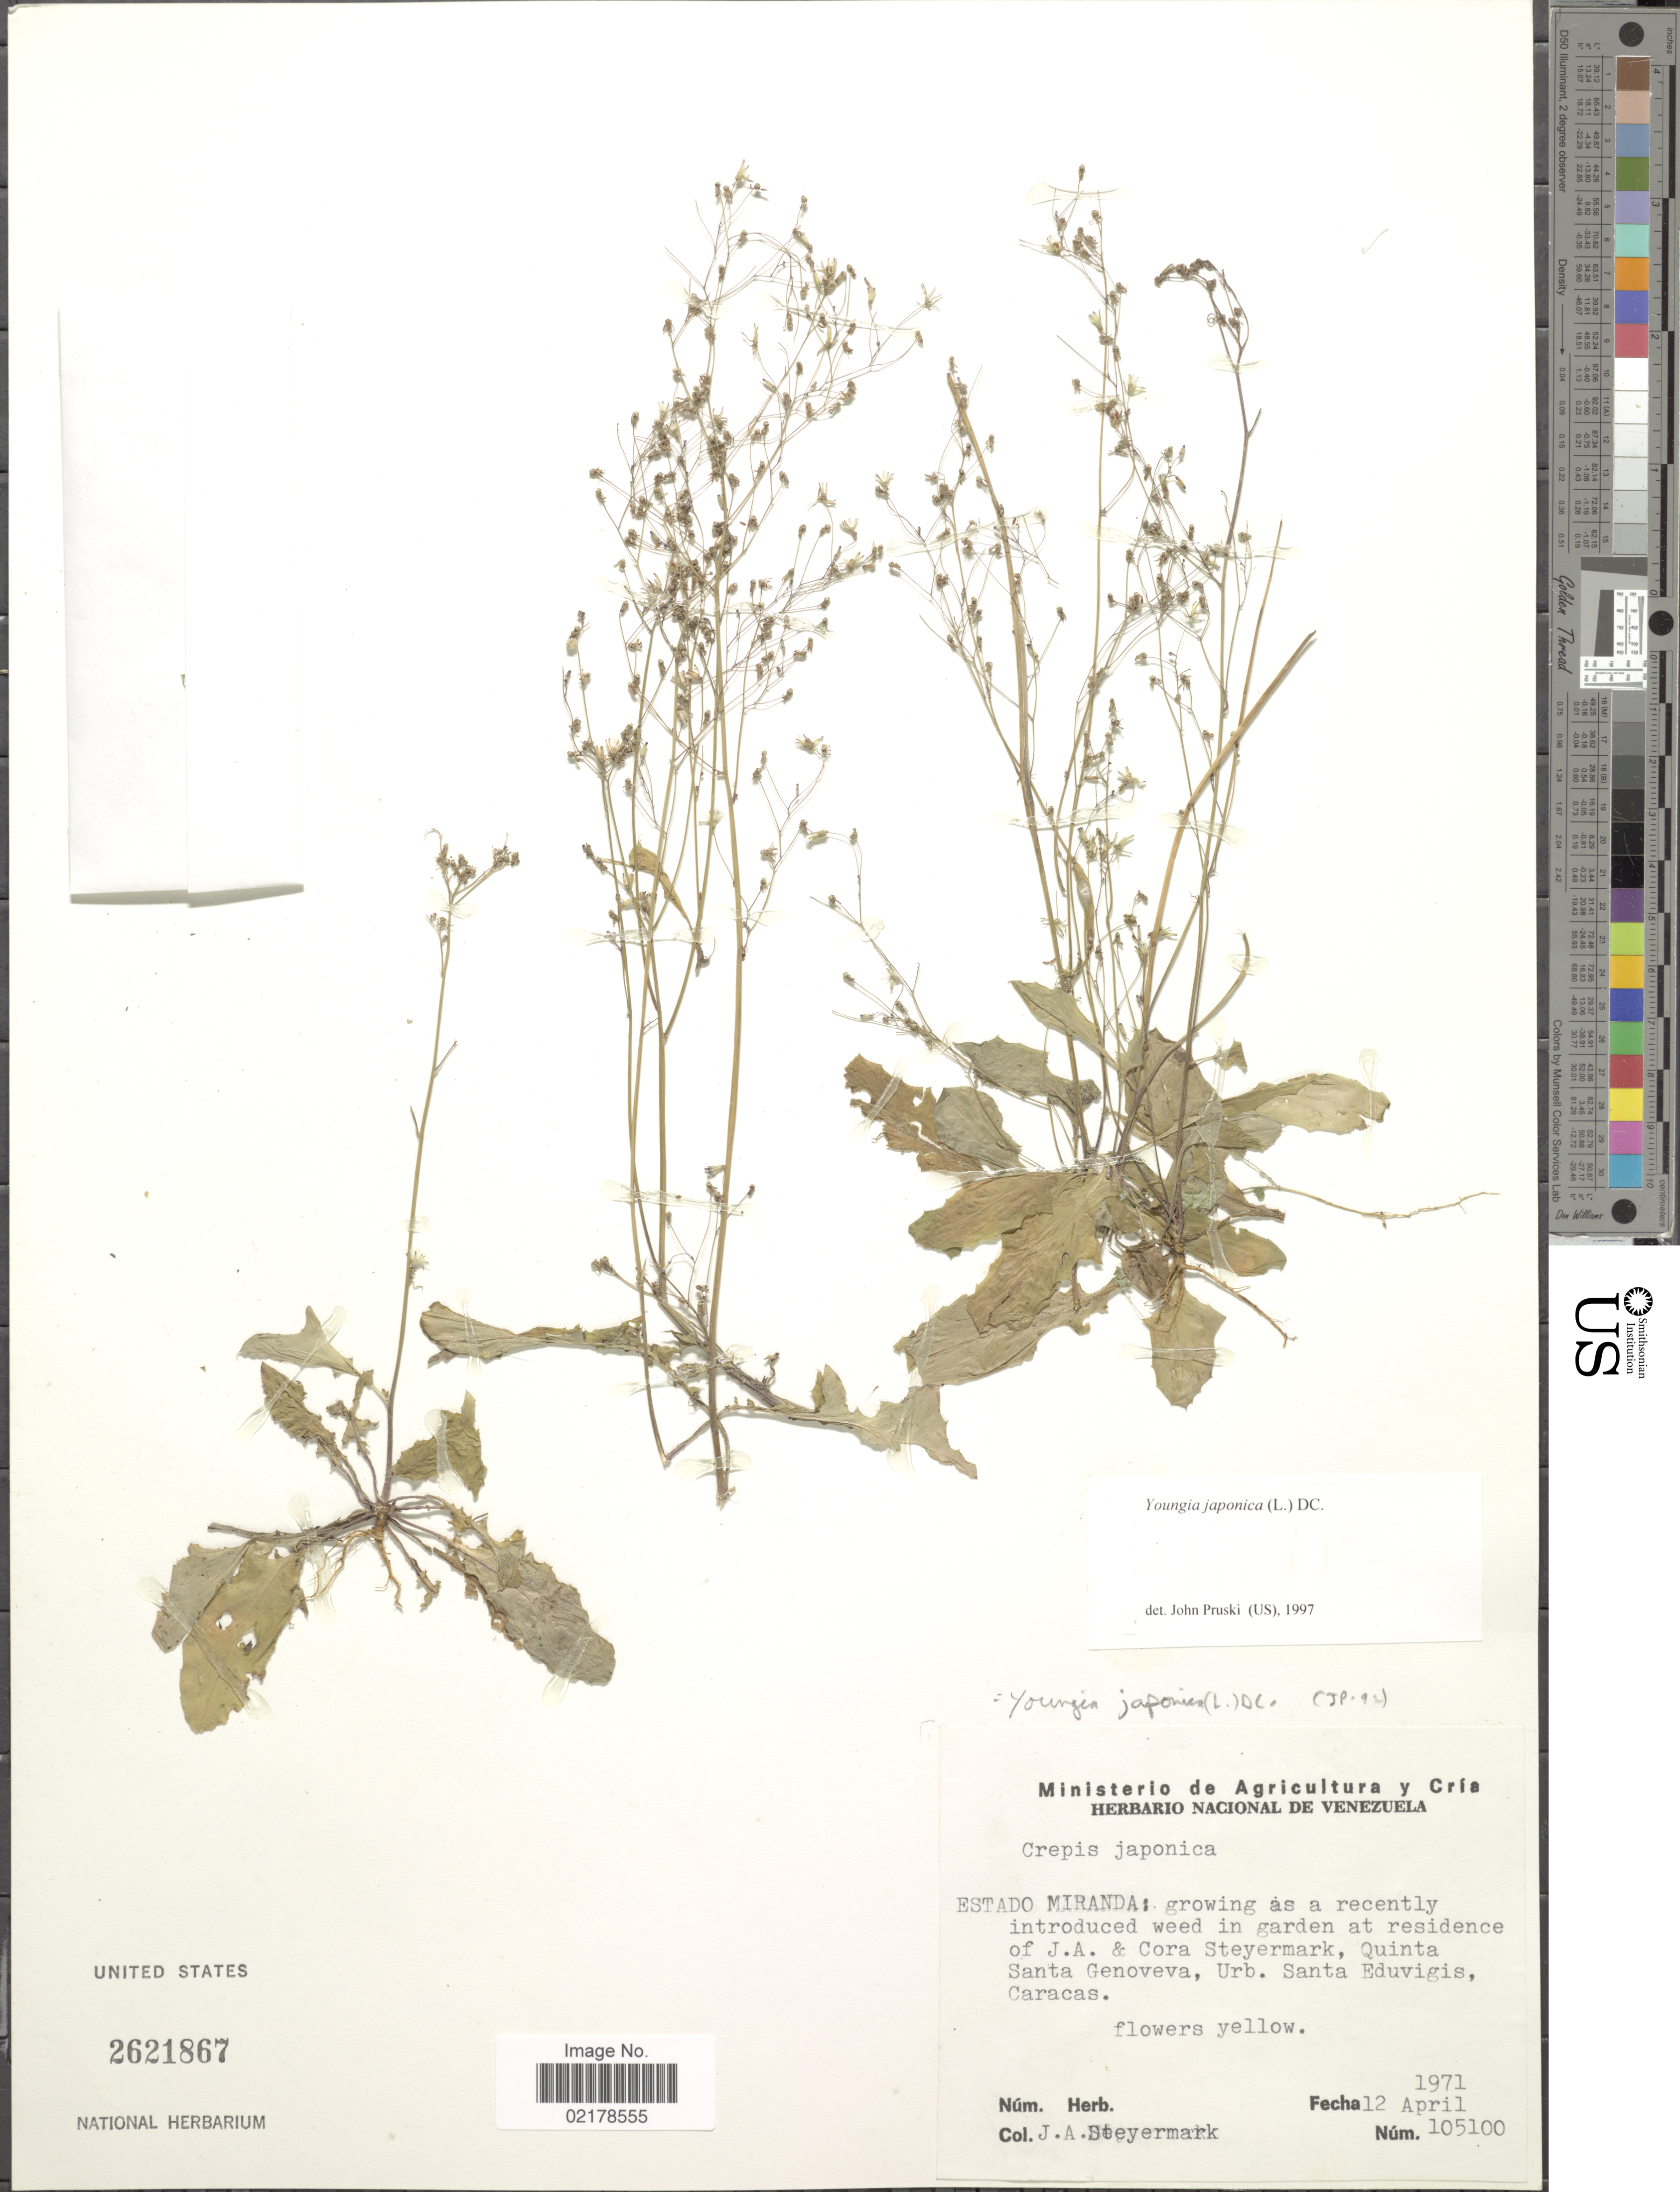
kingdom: Plantae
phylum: Tracheophyta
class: Magnoliopsida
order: Asterales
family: Asteraceae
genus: Youngia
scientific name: Youngia japonica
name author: (L.) DC.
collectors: J. Steyermark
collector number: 105100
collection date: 1971-04-12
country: Venezuela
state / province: Miranda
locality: Growing as a recently introduced weed in garden at residence of J.A. & Cora Steyermark, Quinta Santa Genoveva, Urb. Santa Eduvigis, Caracas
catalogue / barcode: US 2621867